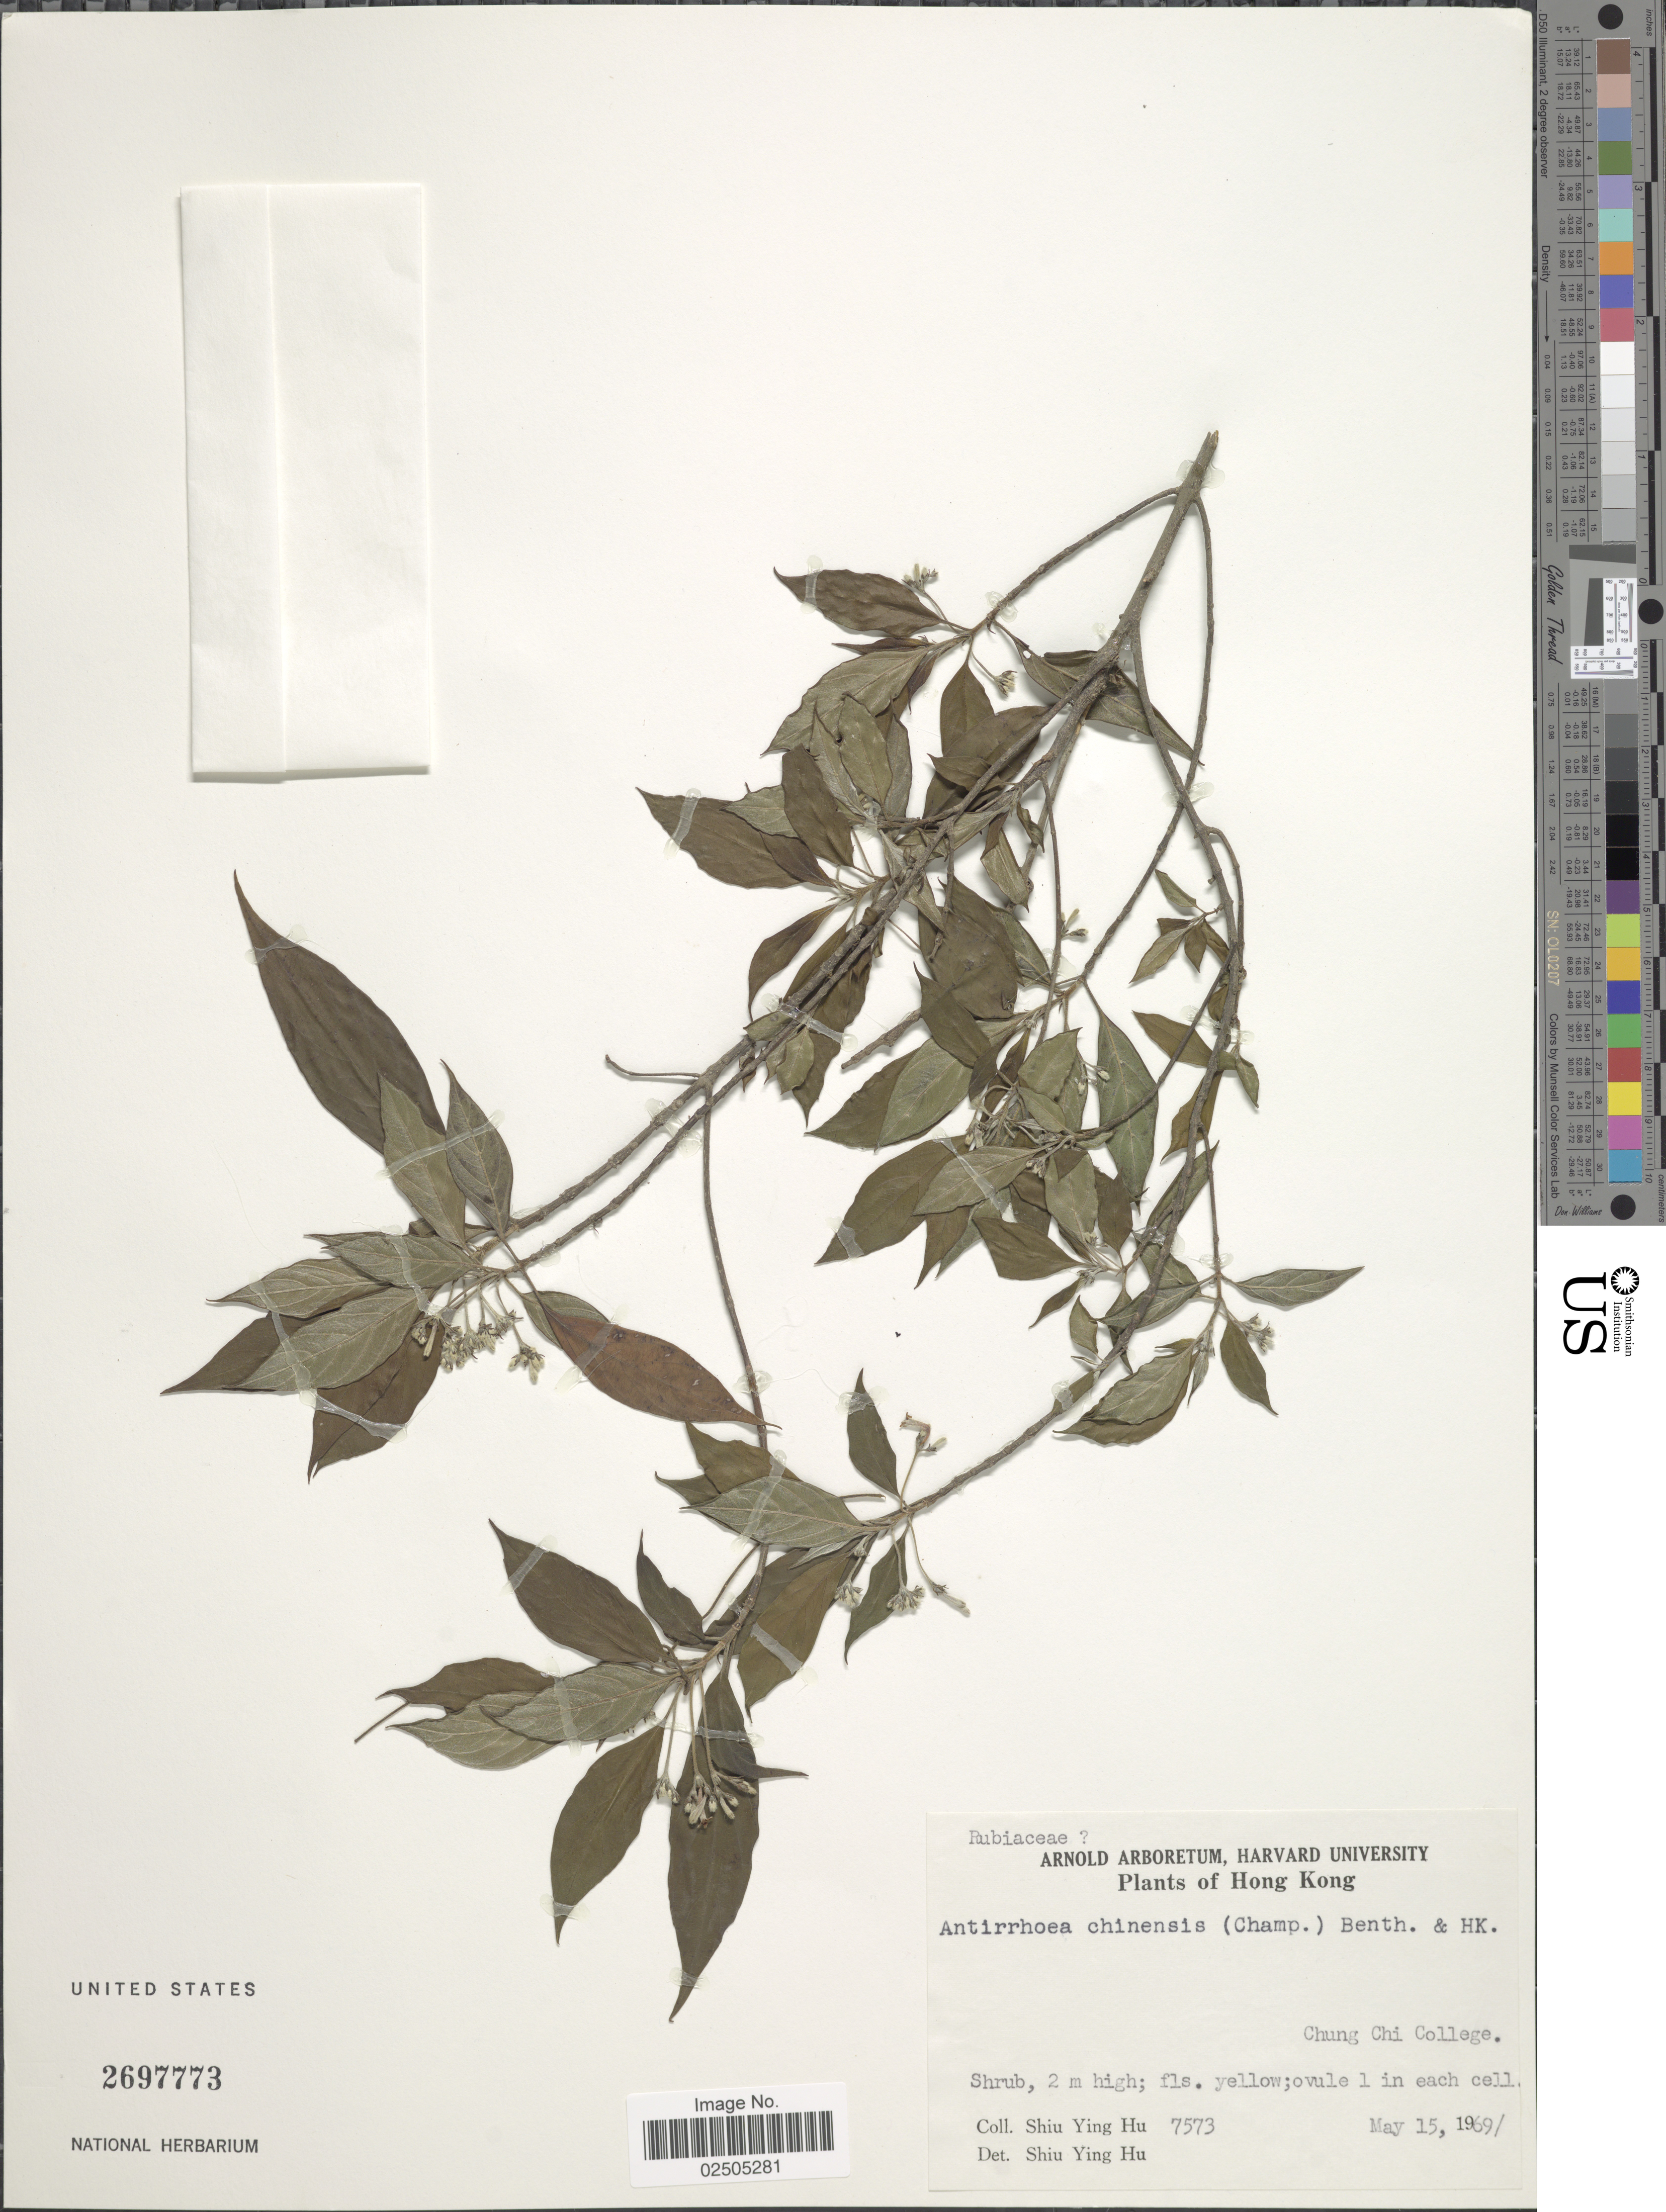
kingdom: Plantae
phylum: Tracheophyta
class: Magnoliopsida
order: Gentianales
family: Rubiaceae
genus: Antirhea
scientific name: Antirhea chinensis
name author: (Champ. ex Benth.) Benth. & Hook. f. ex F.B. Forbes & Hemsl.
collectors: S. Y. Hu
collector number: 7573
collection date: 1969-05-15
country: China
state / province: Hong Kong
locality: Chung Chi College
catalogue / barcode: US 2697773